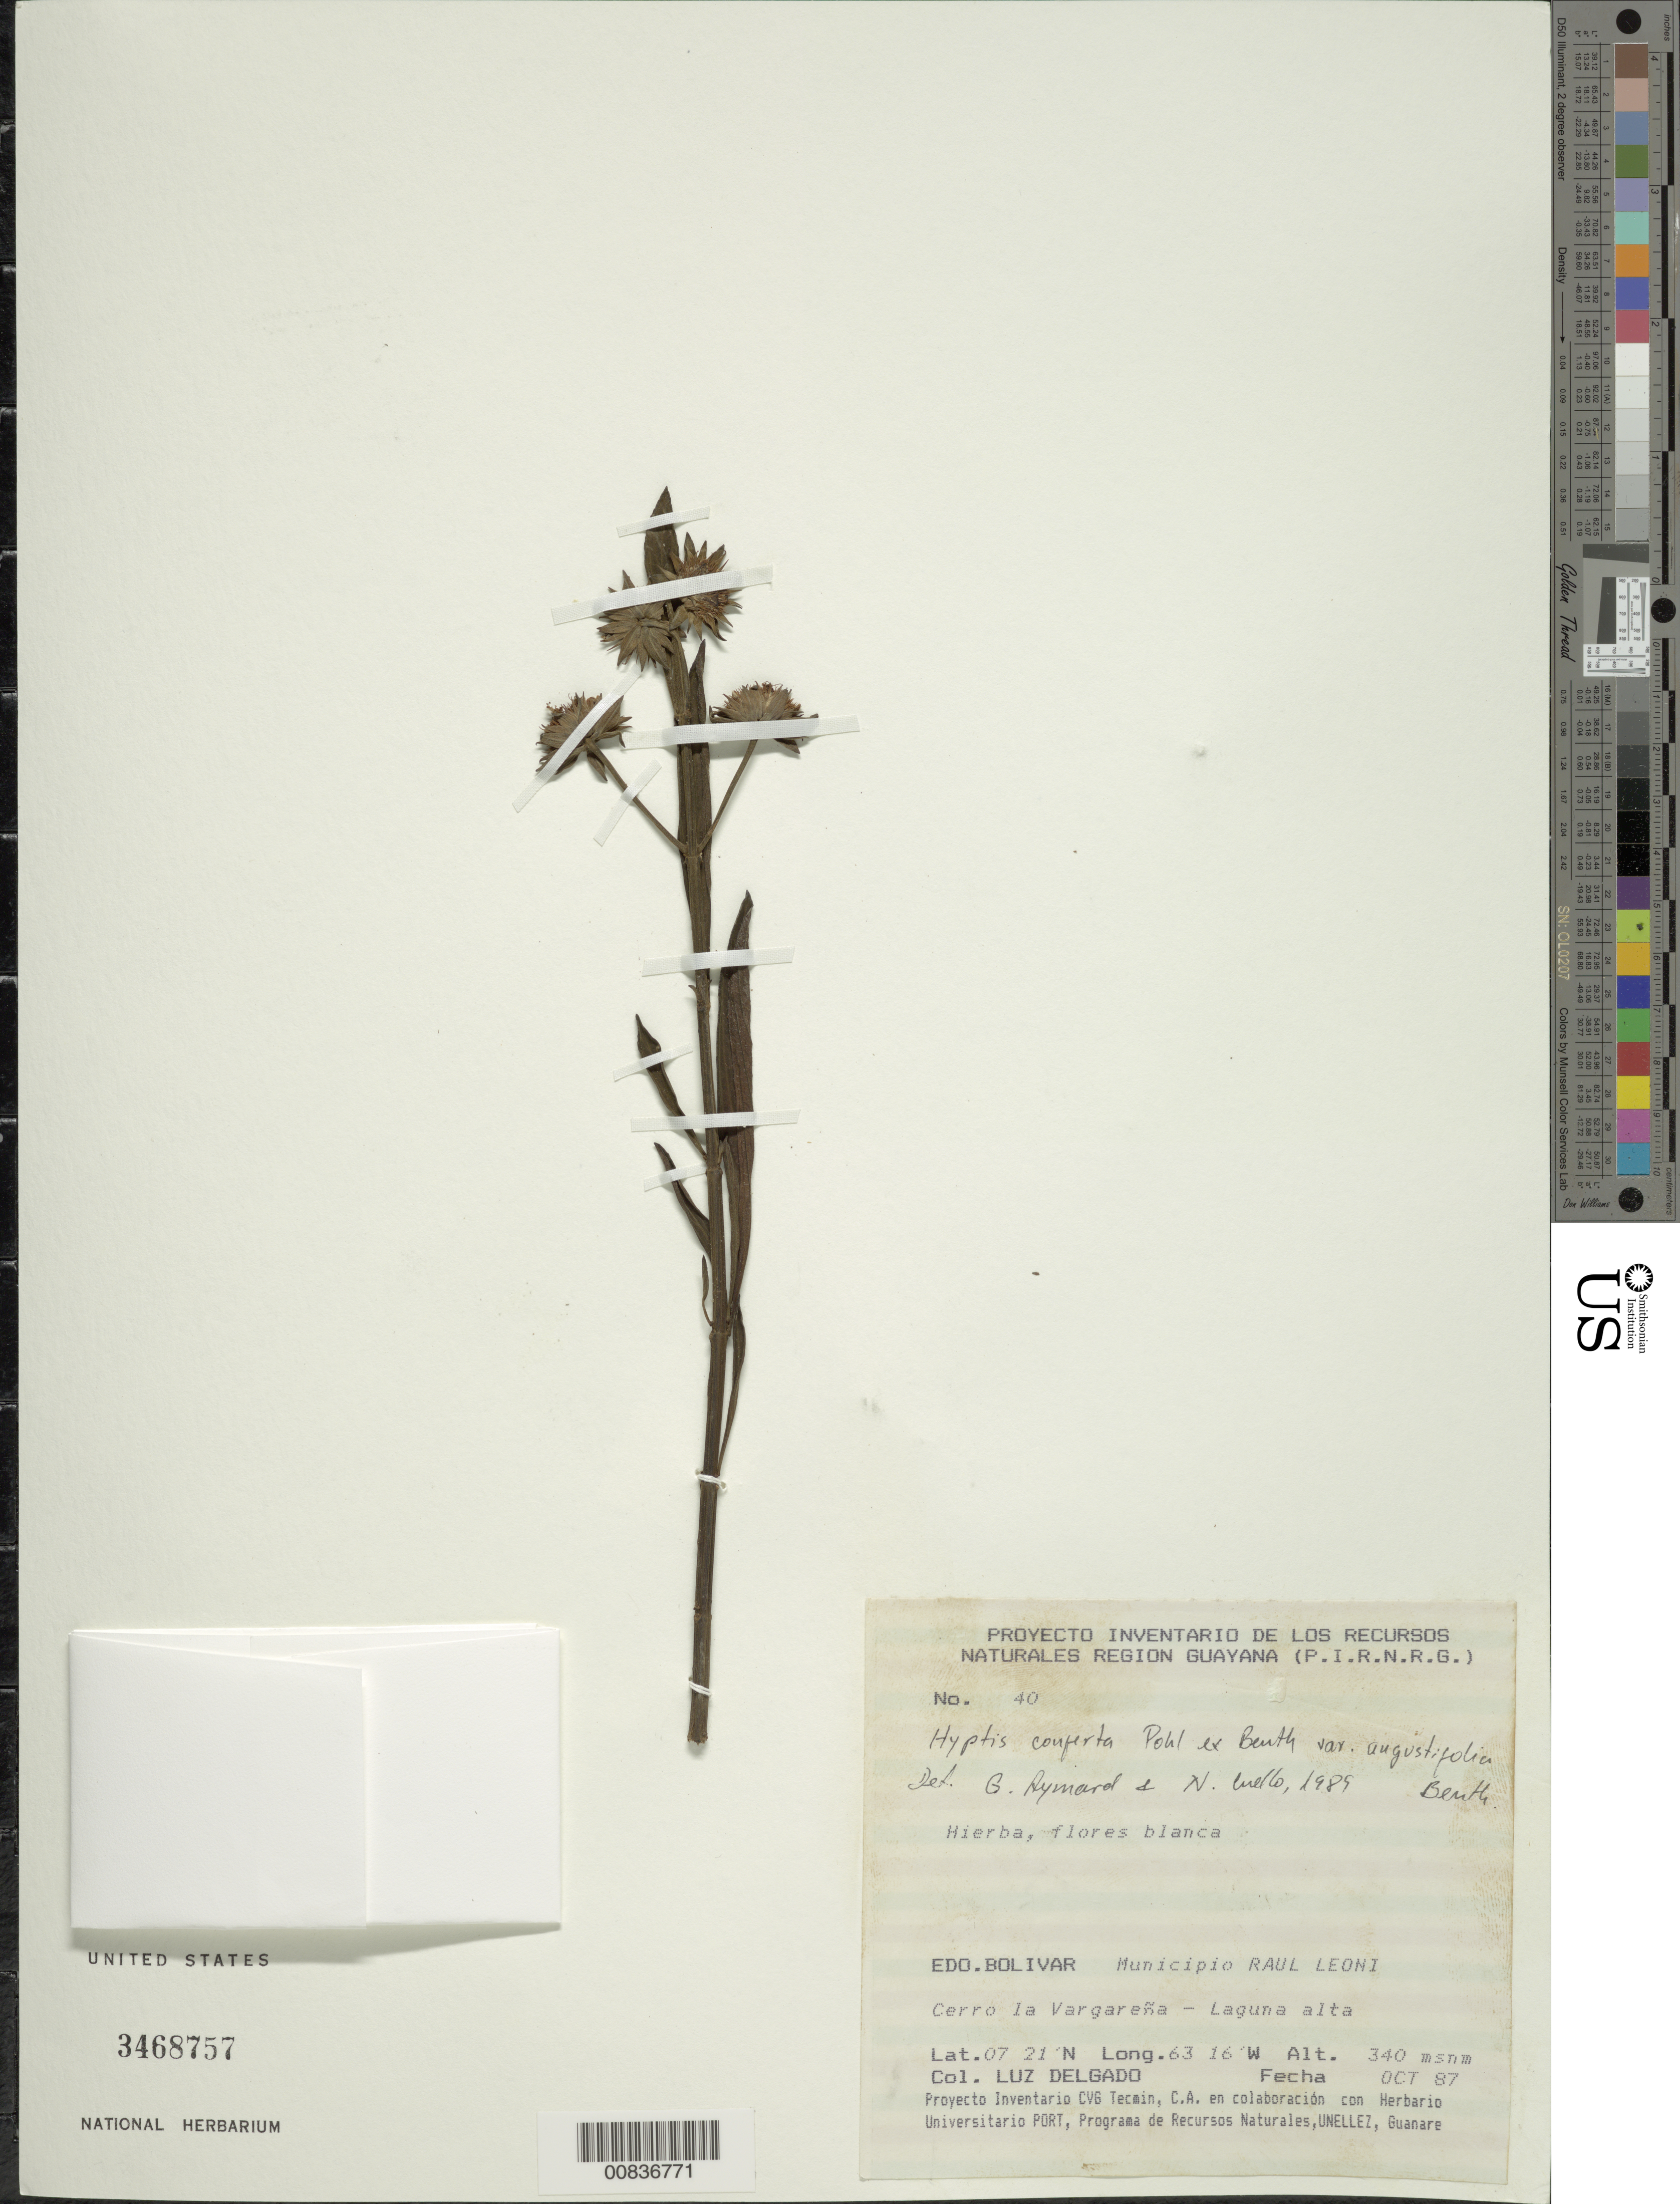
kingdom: Plantae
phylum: Tracheophyta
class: Magnoliopsida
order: Lamiales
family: Lamiaceae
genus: Hyptis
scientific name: Hyptis conferta var. angustifolia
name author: Benth.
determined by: Aymard C., G. A.; Cuello, Nidia L.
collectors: L. Delgado V.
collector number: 40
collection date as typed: Oct-87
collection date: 1987-10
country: Venezuela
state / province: Bolívar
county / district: Angostura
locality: Mun. Raúl Leoni [=Angostura], Cerro la Vergareña - Laguna alta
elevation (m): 340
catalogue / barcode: US 3468757